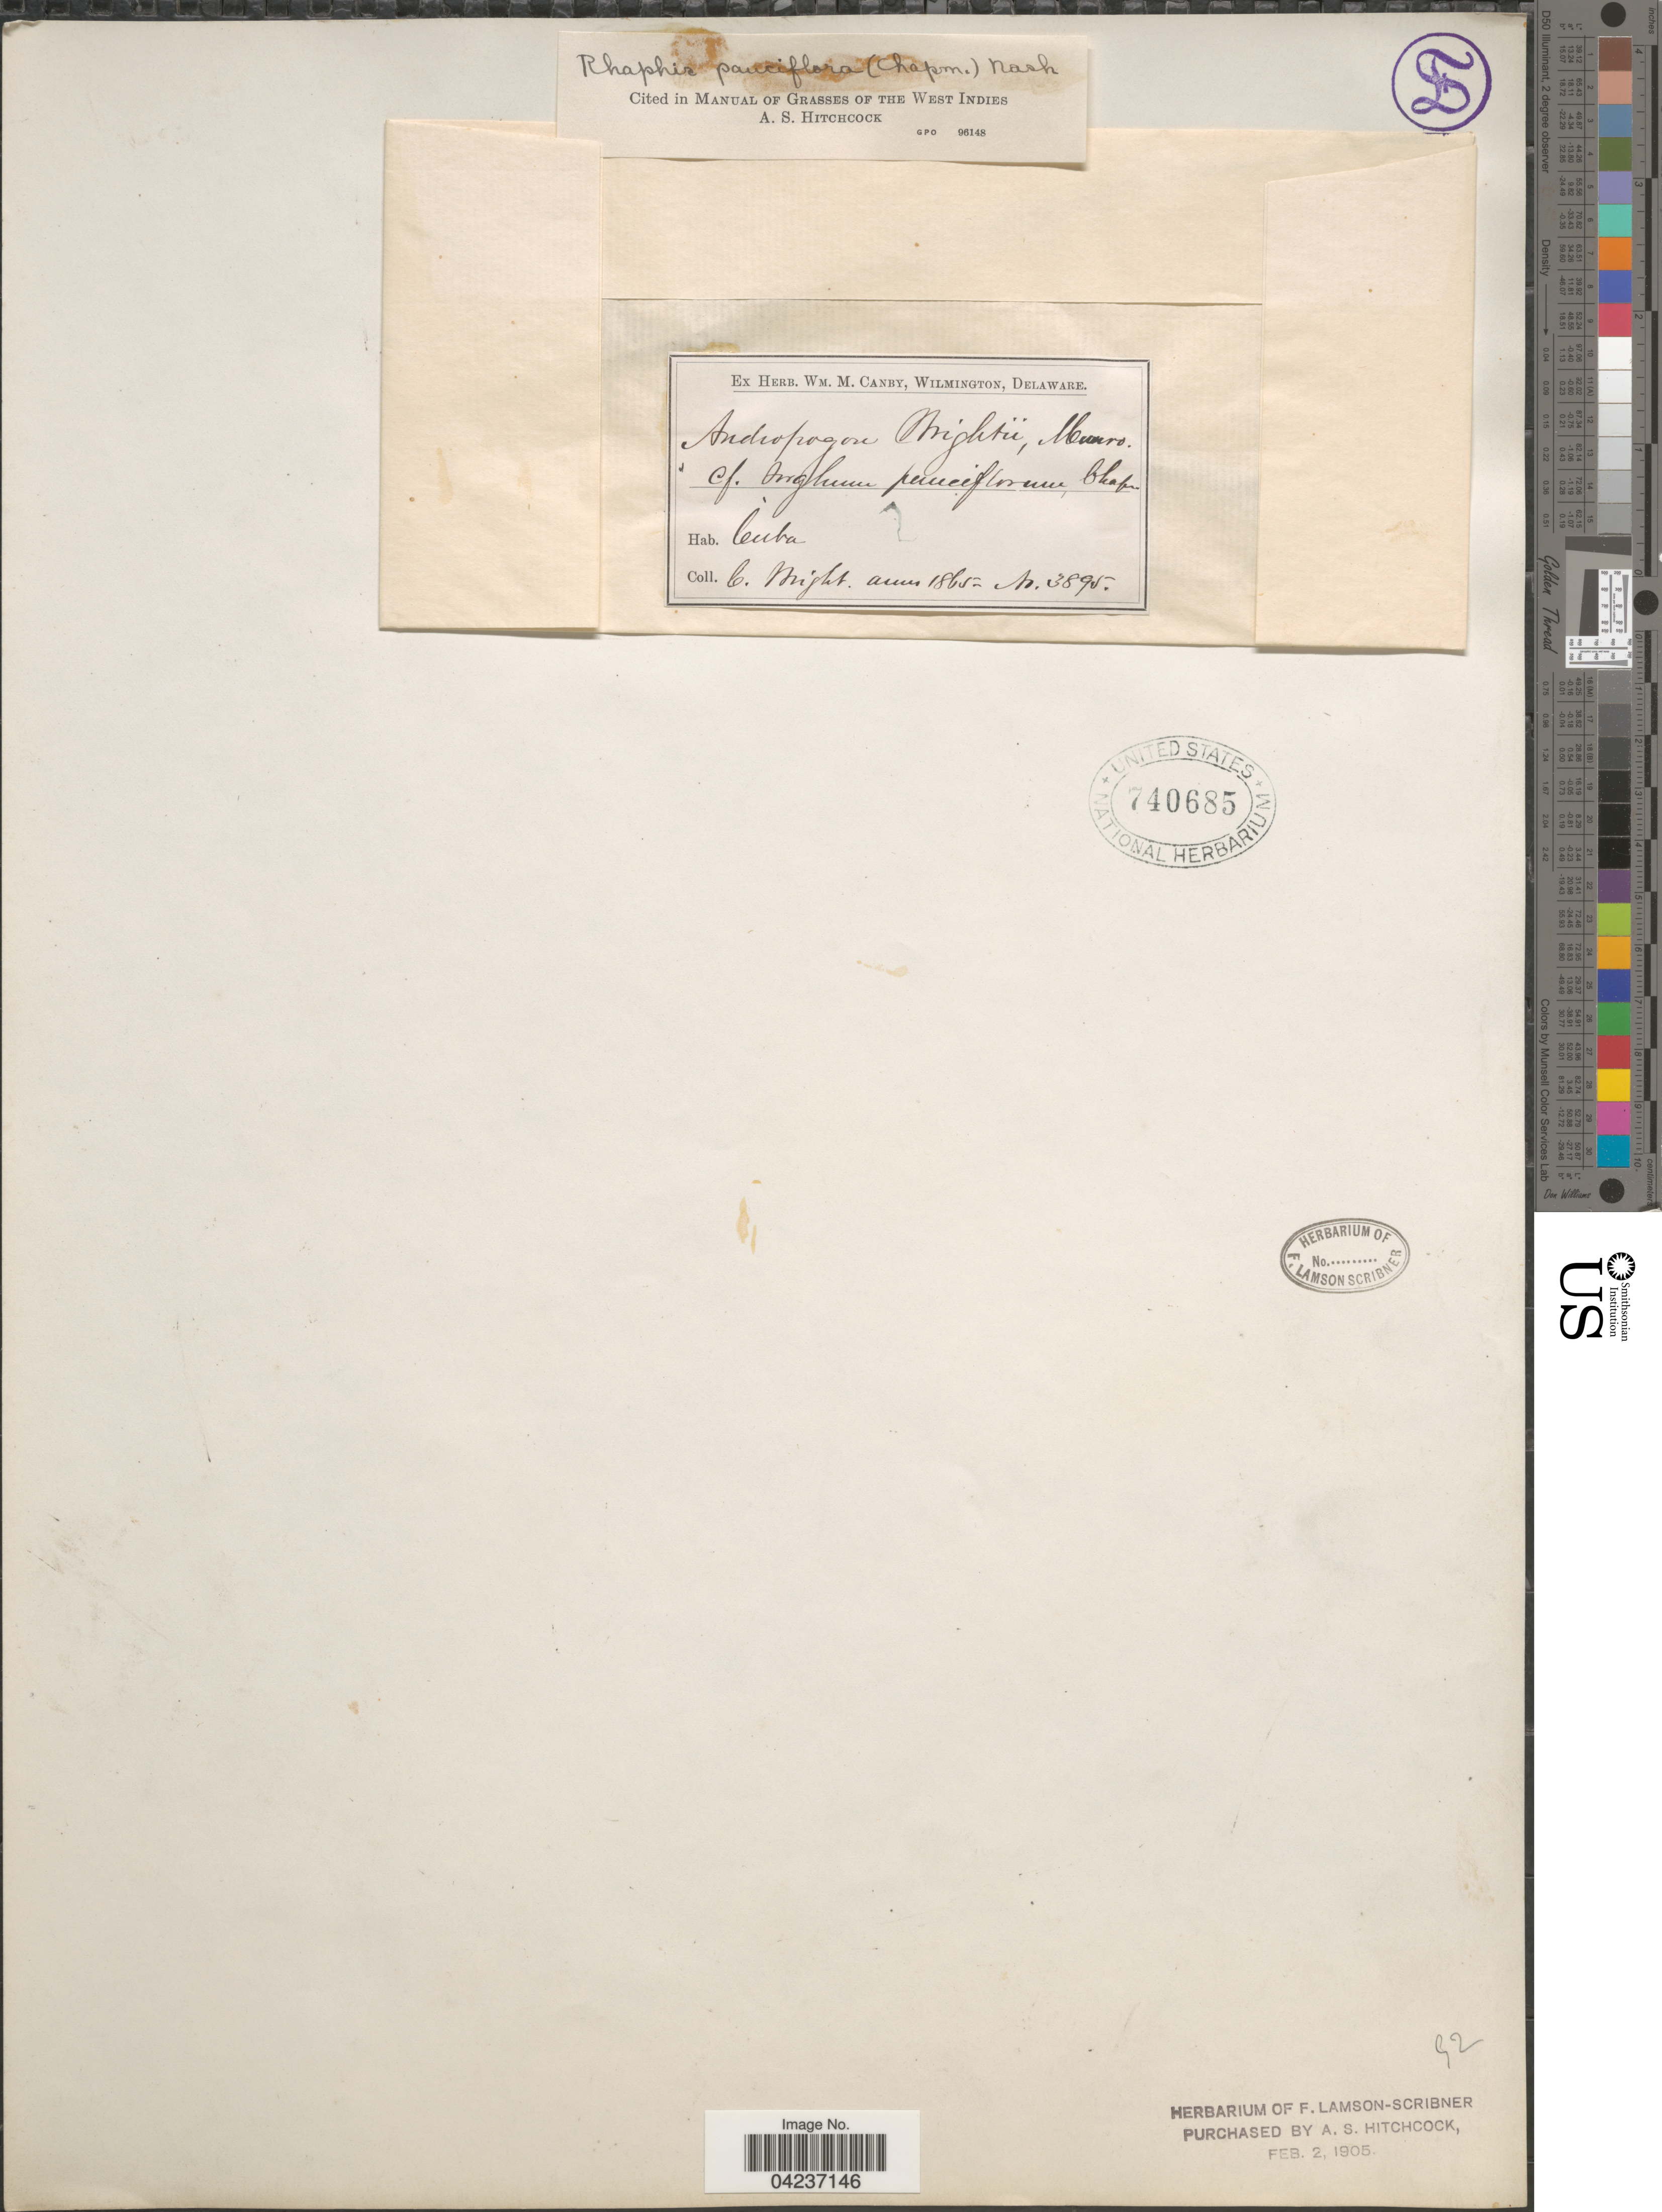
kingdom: Plantae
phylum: Tracheophyta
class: Liliopsida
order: Poales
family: Poaceae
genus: Chrysopogon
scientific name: Chrysopogon pauciflorus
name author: (Chapm.) Benth. ex Vasey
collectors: C. Wright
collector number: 3895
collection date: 1865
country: Cuba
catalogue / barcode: US 740685